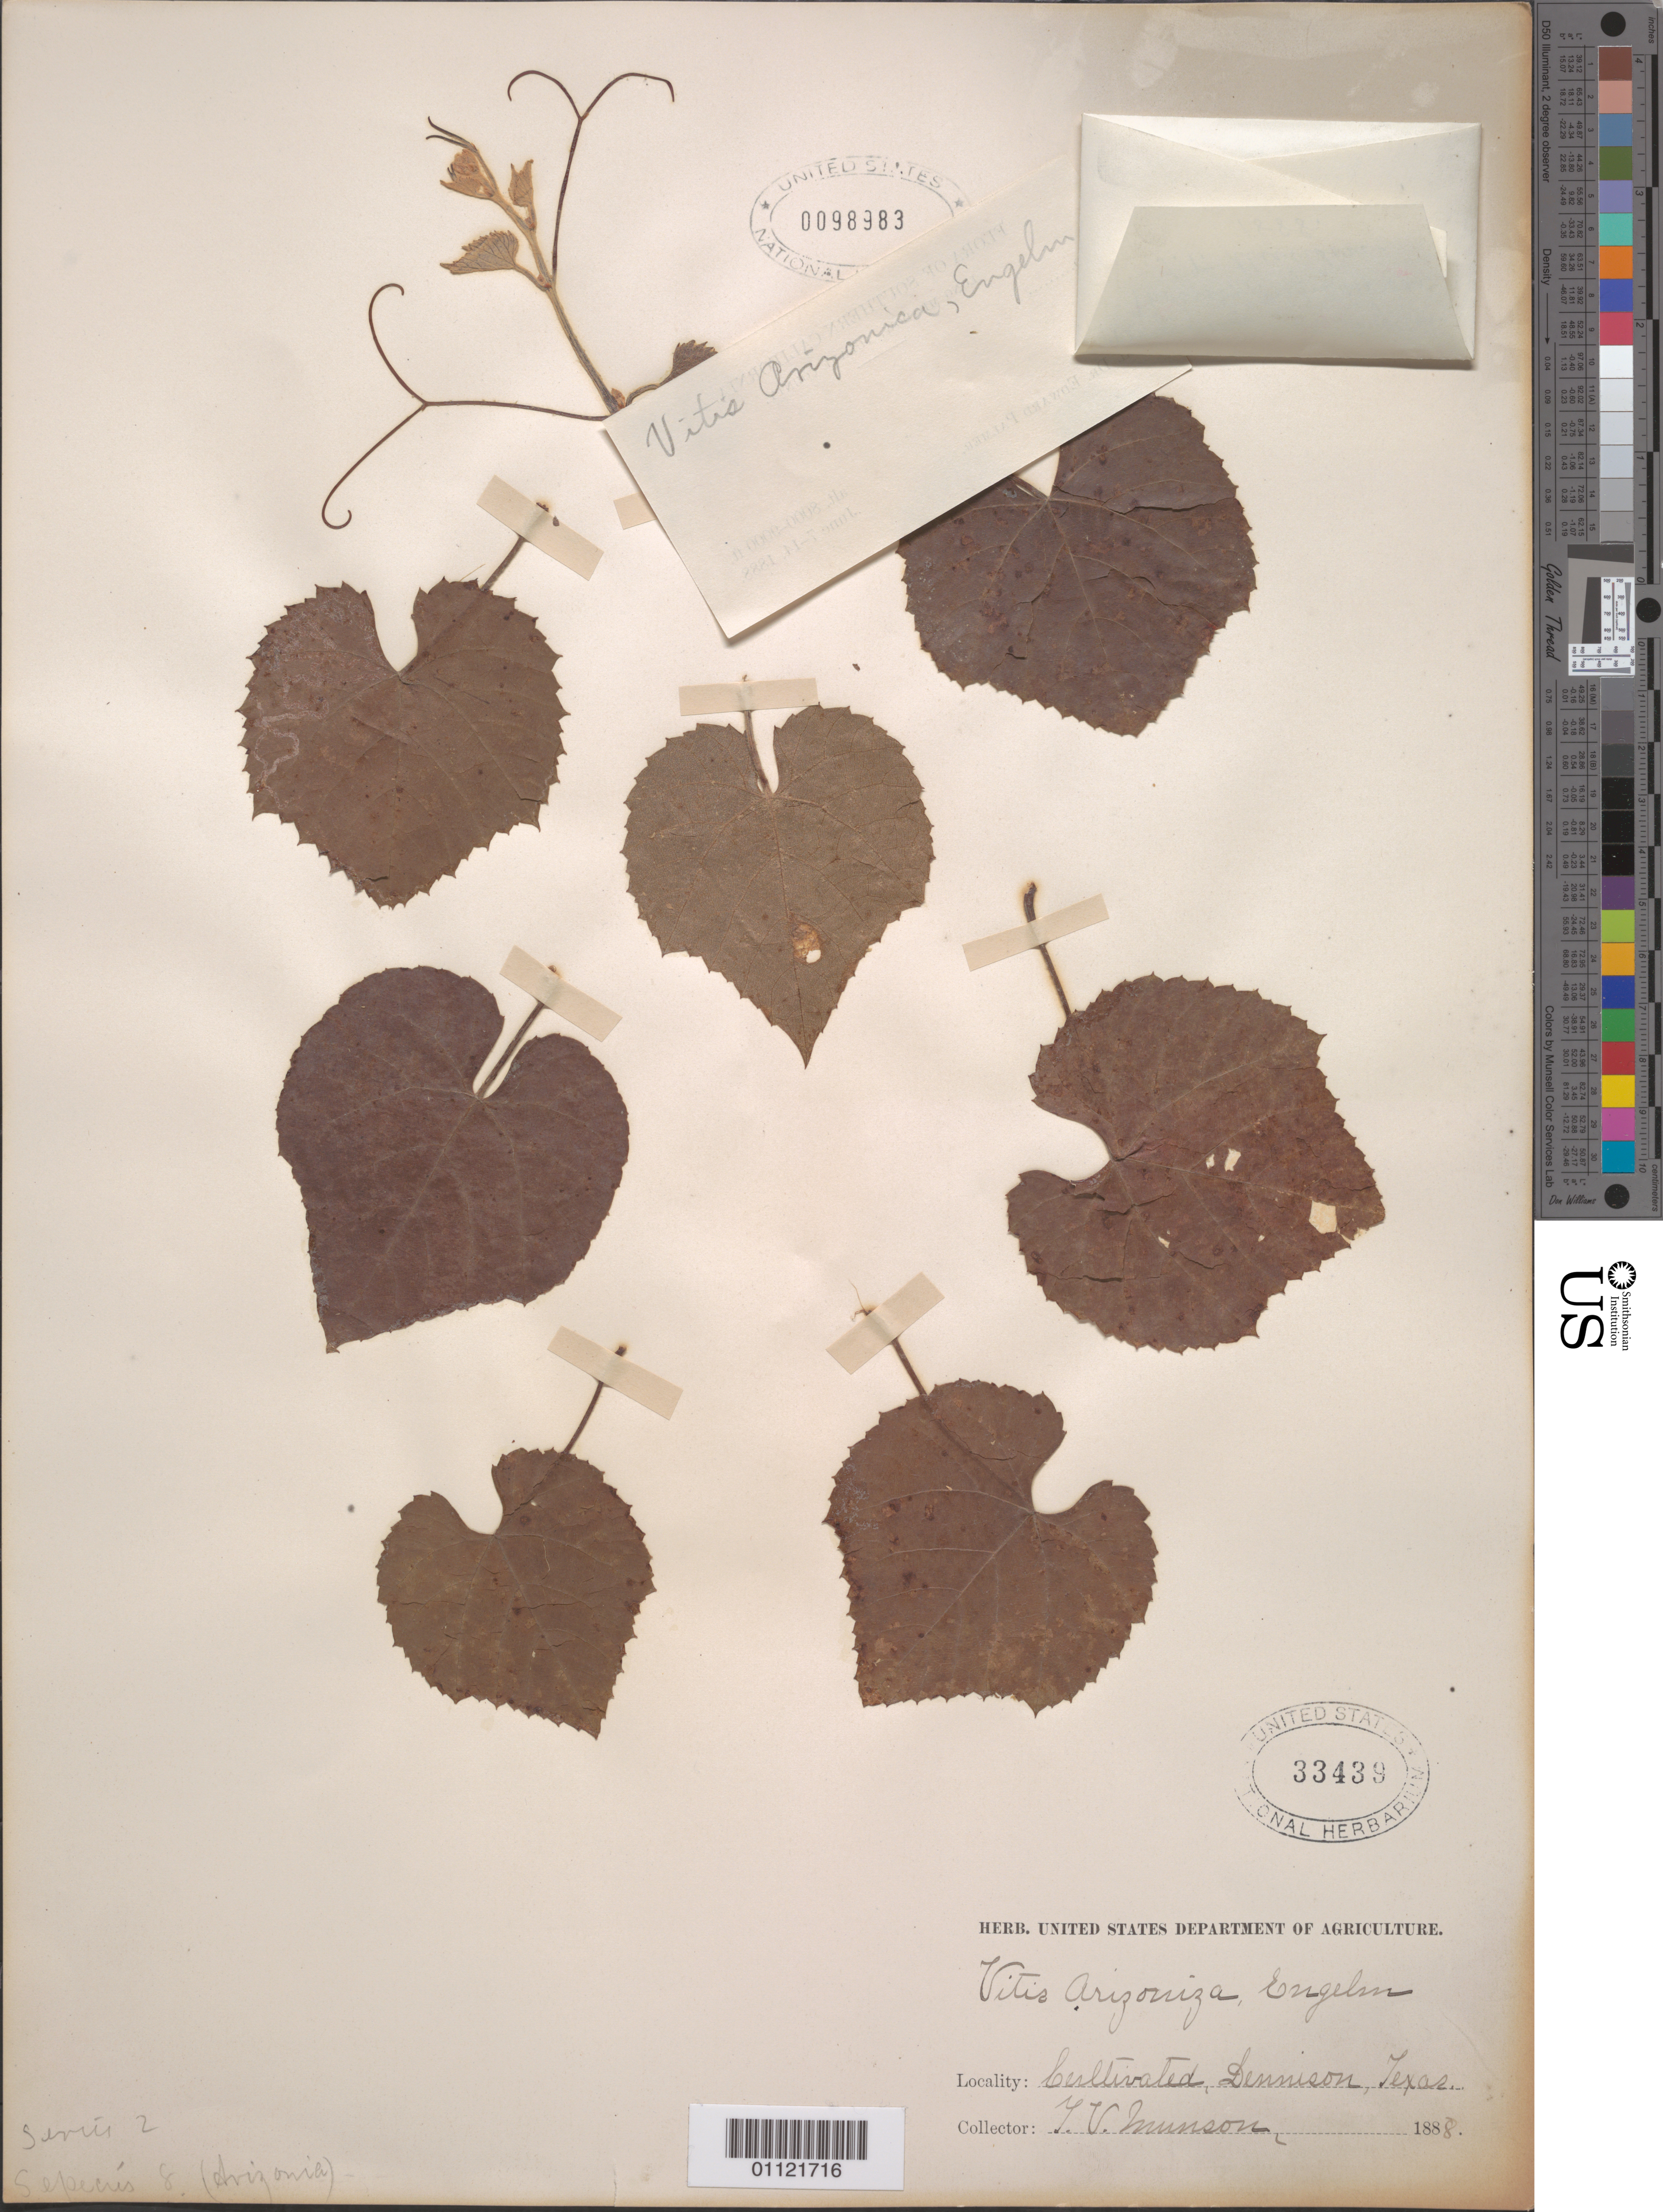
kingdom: Plantae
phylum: Tracheophyta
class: Magnoliopsida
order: Vitales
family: Vitaceae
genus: Vitis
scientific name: Vitis arizonica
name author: Engelm.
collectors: T. V. Munson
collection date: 1888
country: United States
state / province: Arizona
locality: Phoenix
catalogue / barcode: US 98983-2